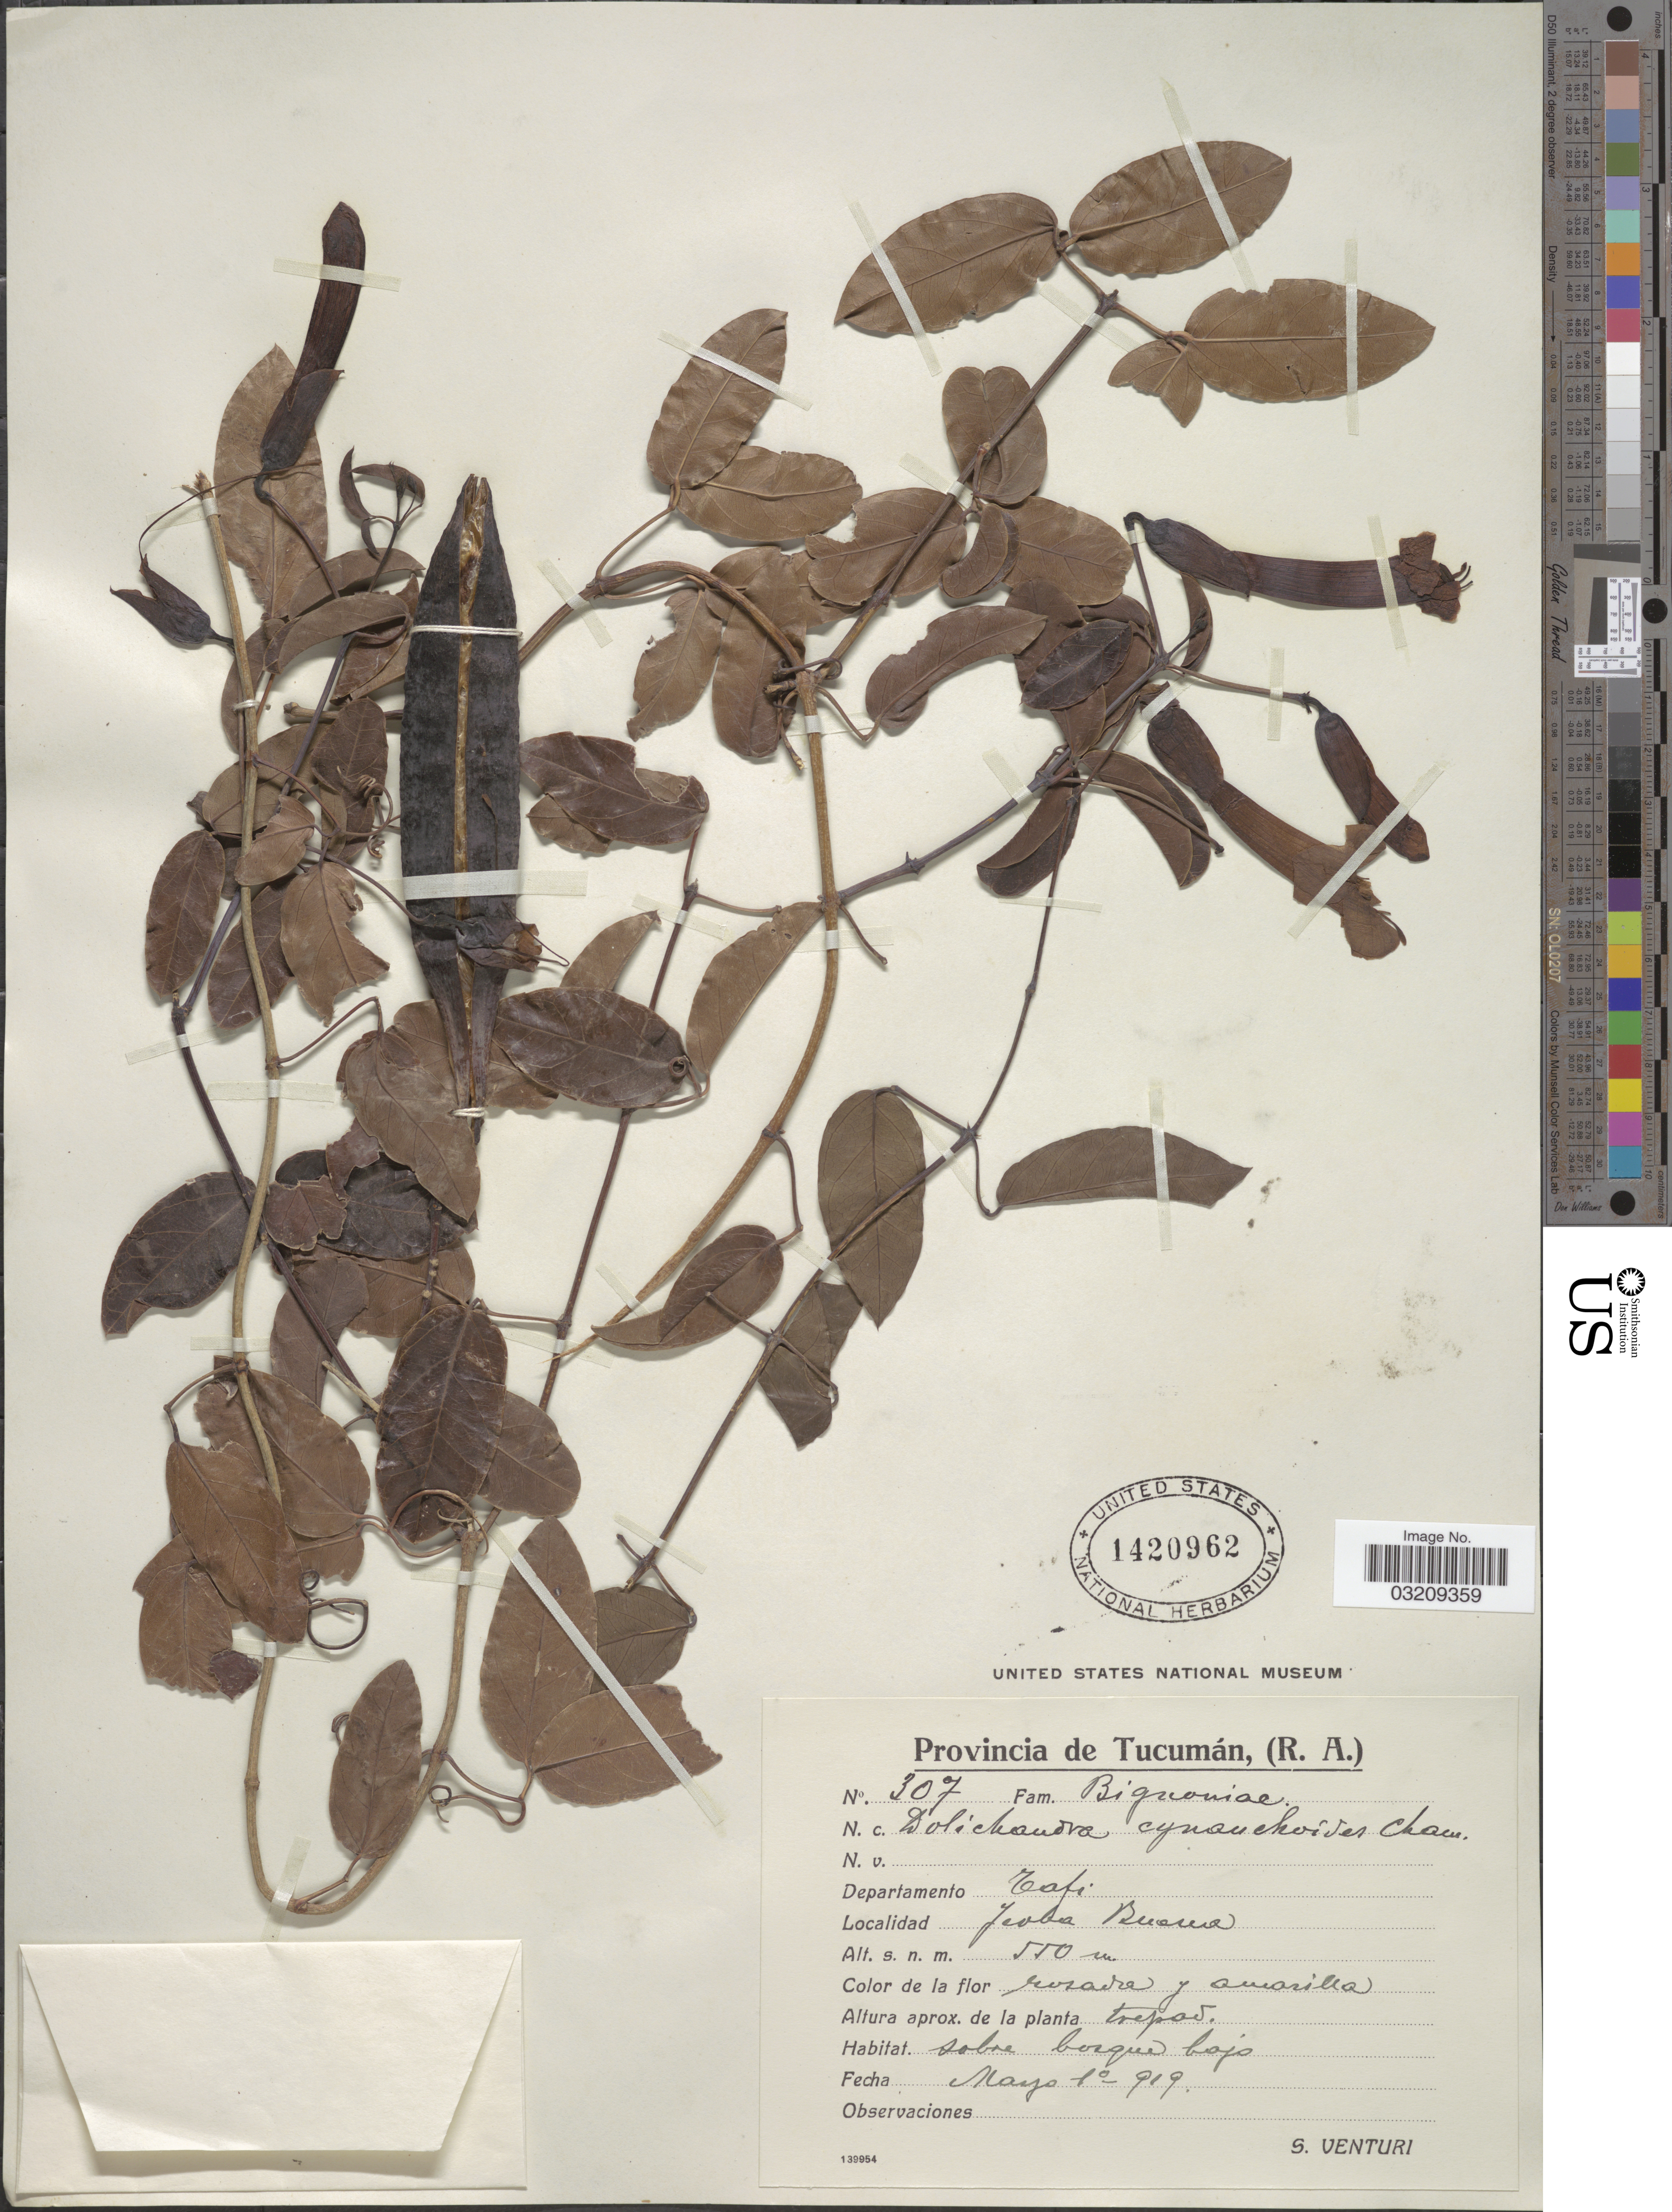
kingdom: Plantae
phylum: Tracheophyta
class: Magnoliopsida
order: Lamiales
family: Bignoniaceae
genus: Dolichandra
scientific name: Dolichandra cynanchoides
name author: Cham.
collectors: S. Venturi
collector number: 307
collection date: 1919-05-01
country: Argentina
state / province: Tucuman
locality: Departamento Tafi. Yerba Buena.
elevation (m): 550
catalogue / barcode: US 1420962